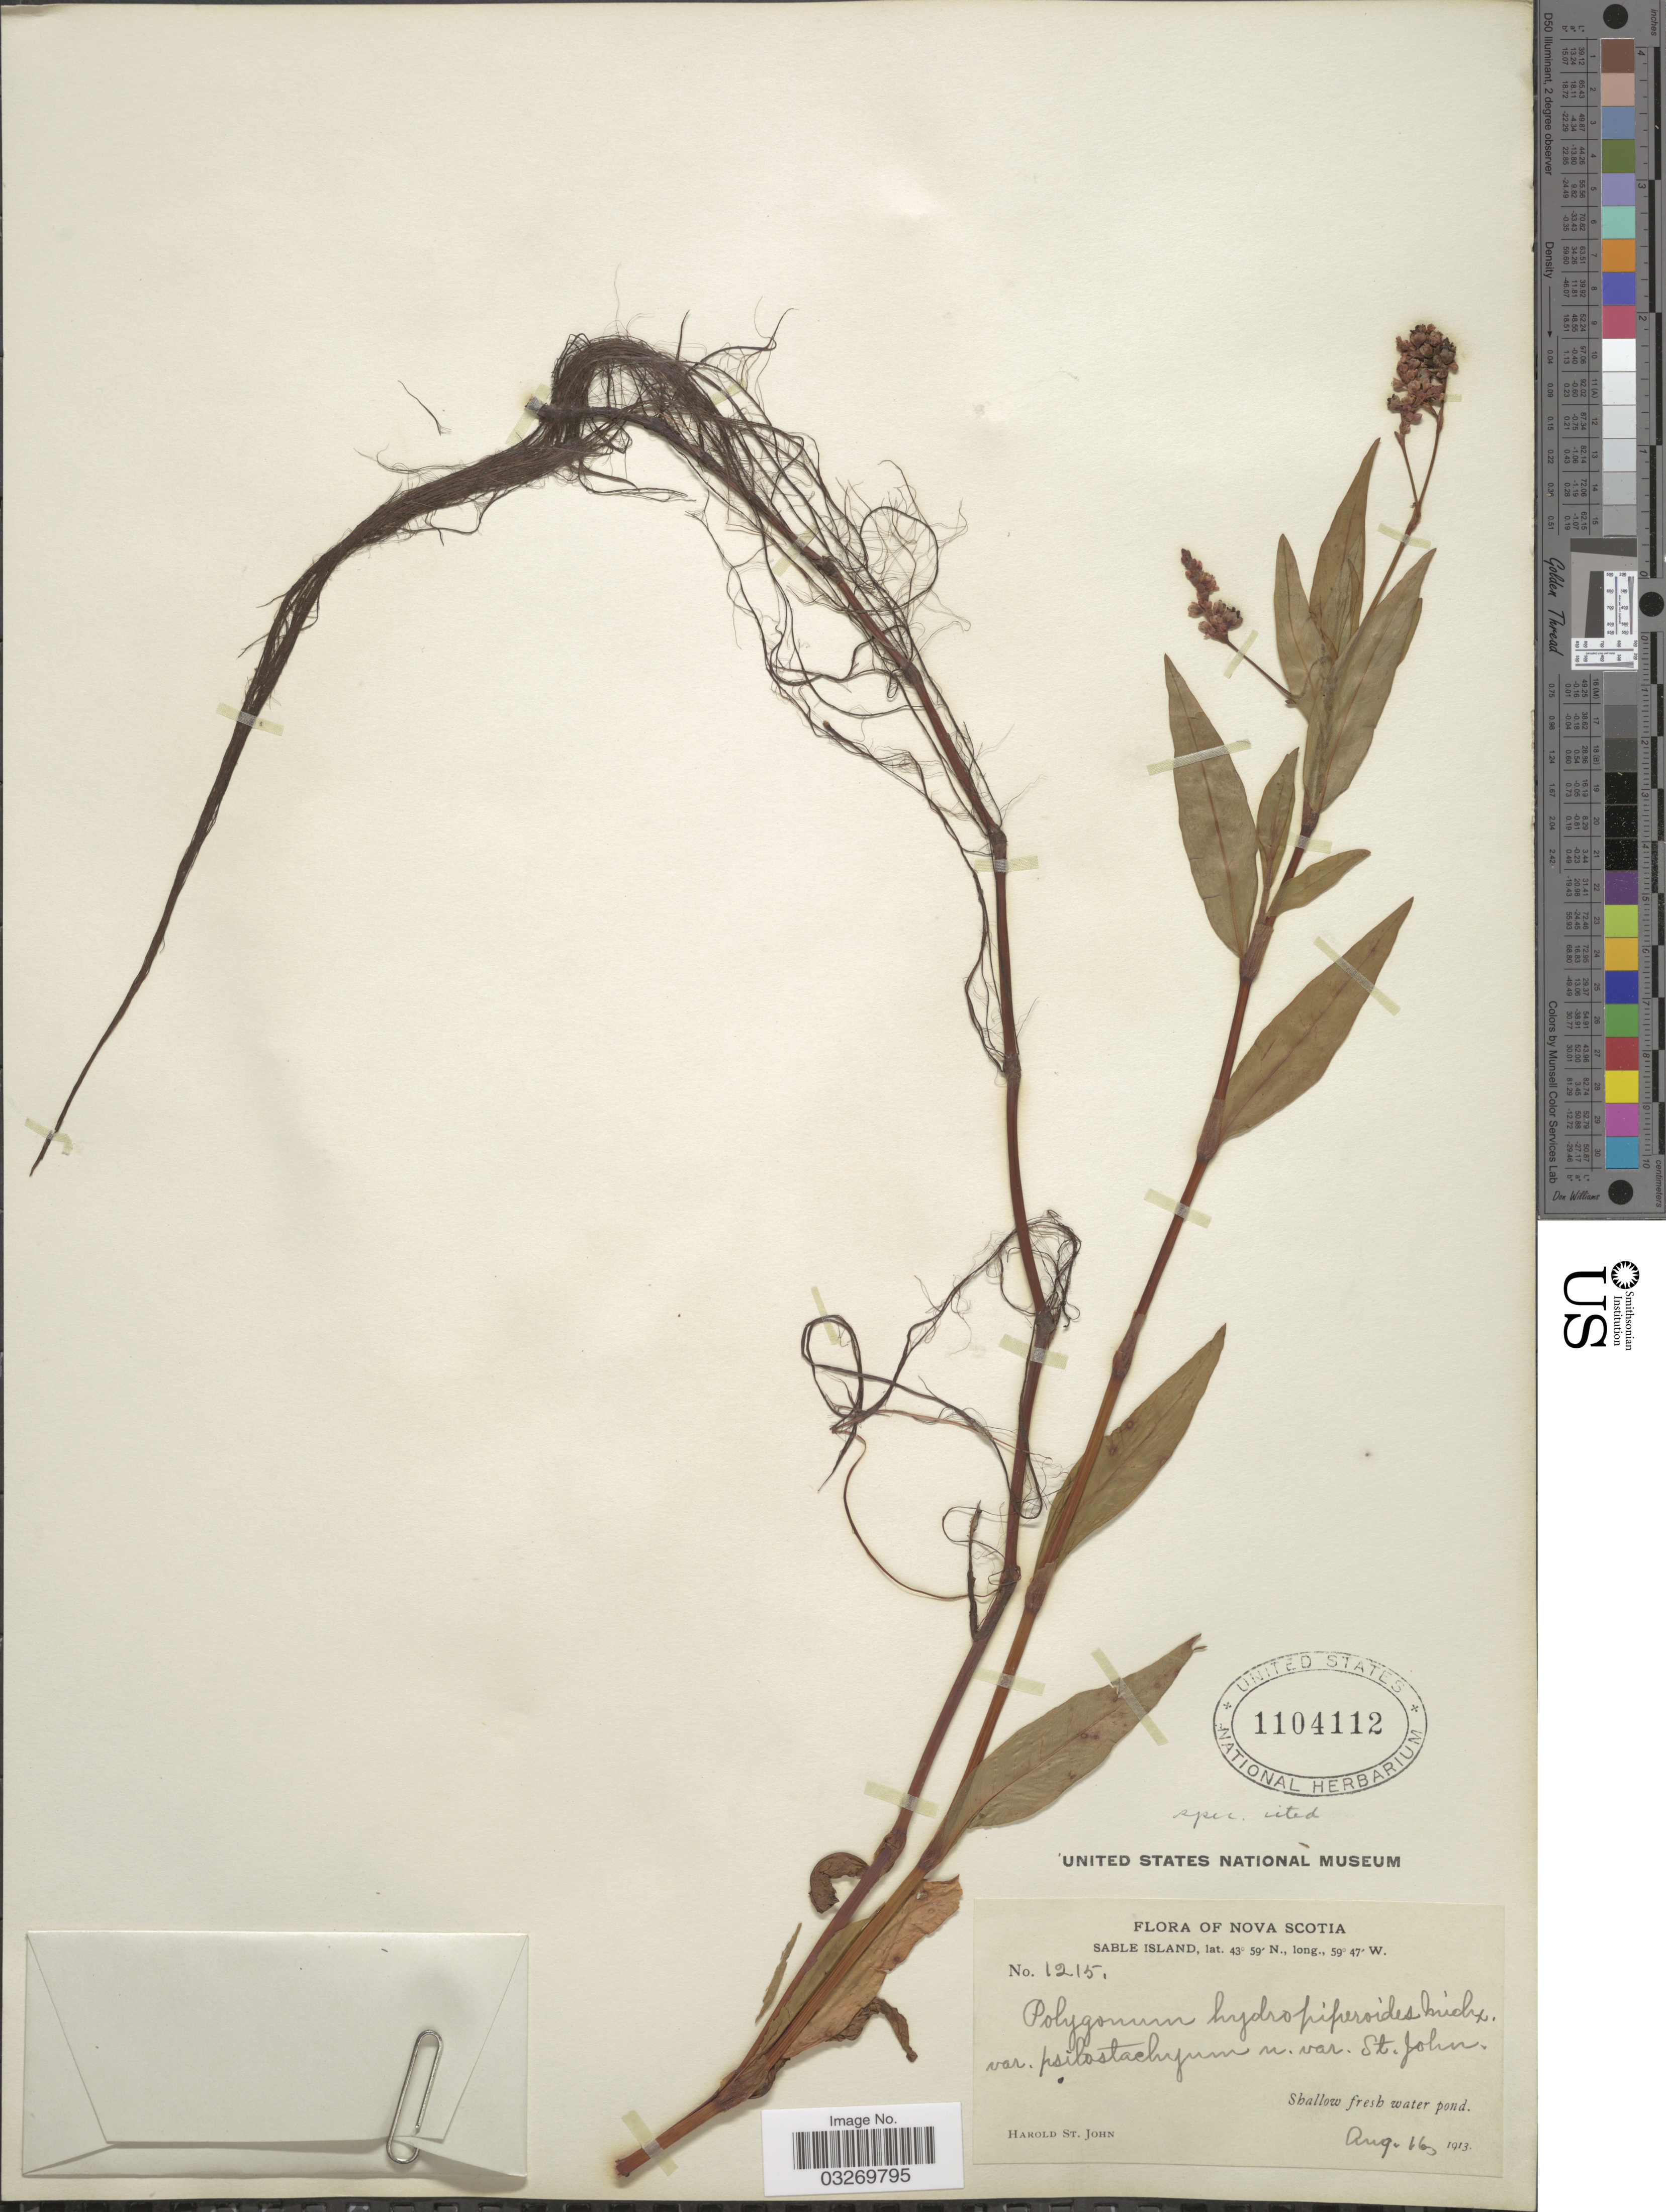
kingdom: Plantae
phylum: Tracheophyta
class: Magnoliopsida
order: Caryophyllales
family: Polygonaceae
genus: Polygonum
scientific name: Polygonum hydropiperoides var. psilostachyum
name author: H. St. John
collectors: H. St. John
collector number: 1215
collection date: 1913-08-16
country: Canada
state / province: Nova Scotia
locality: Sable Island. Shallow fresh water pond.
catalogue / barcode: US 1104112